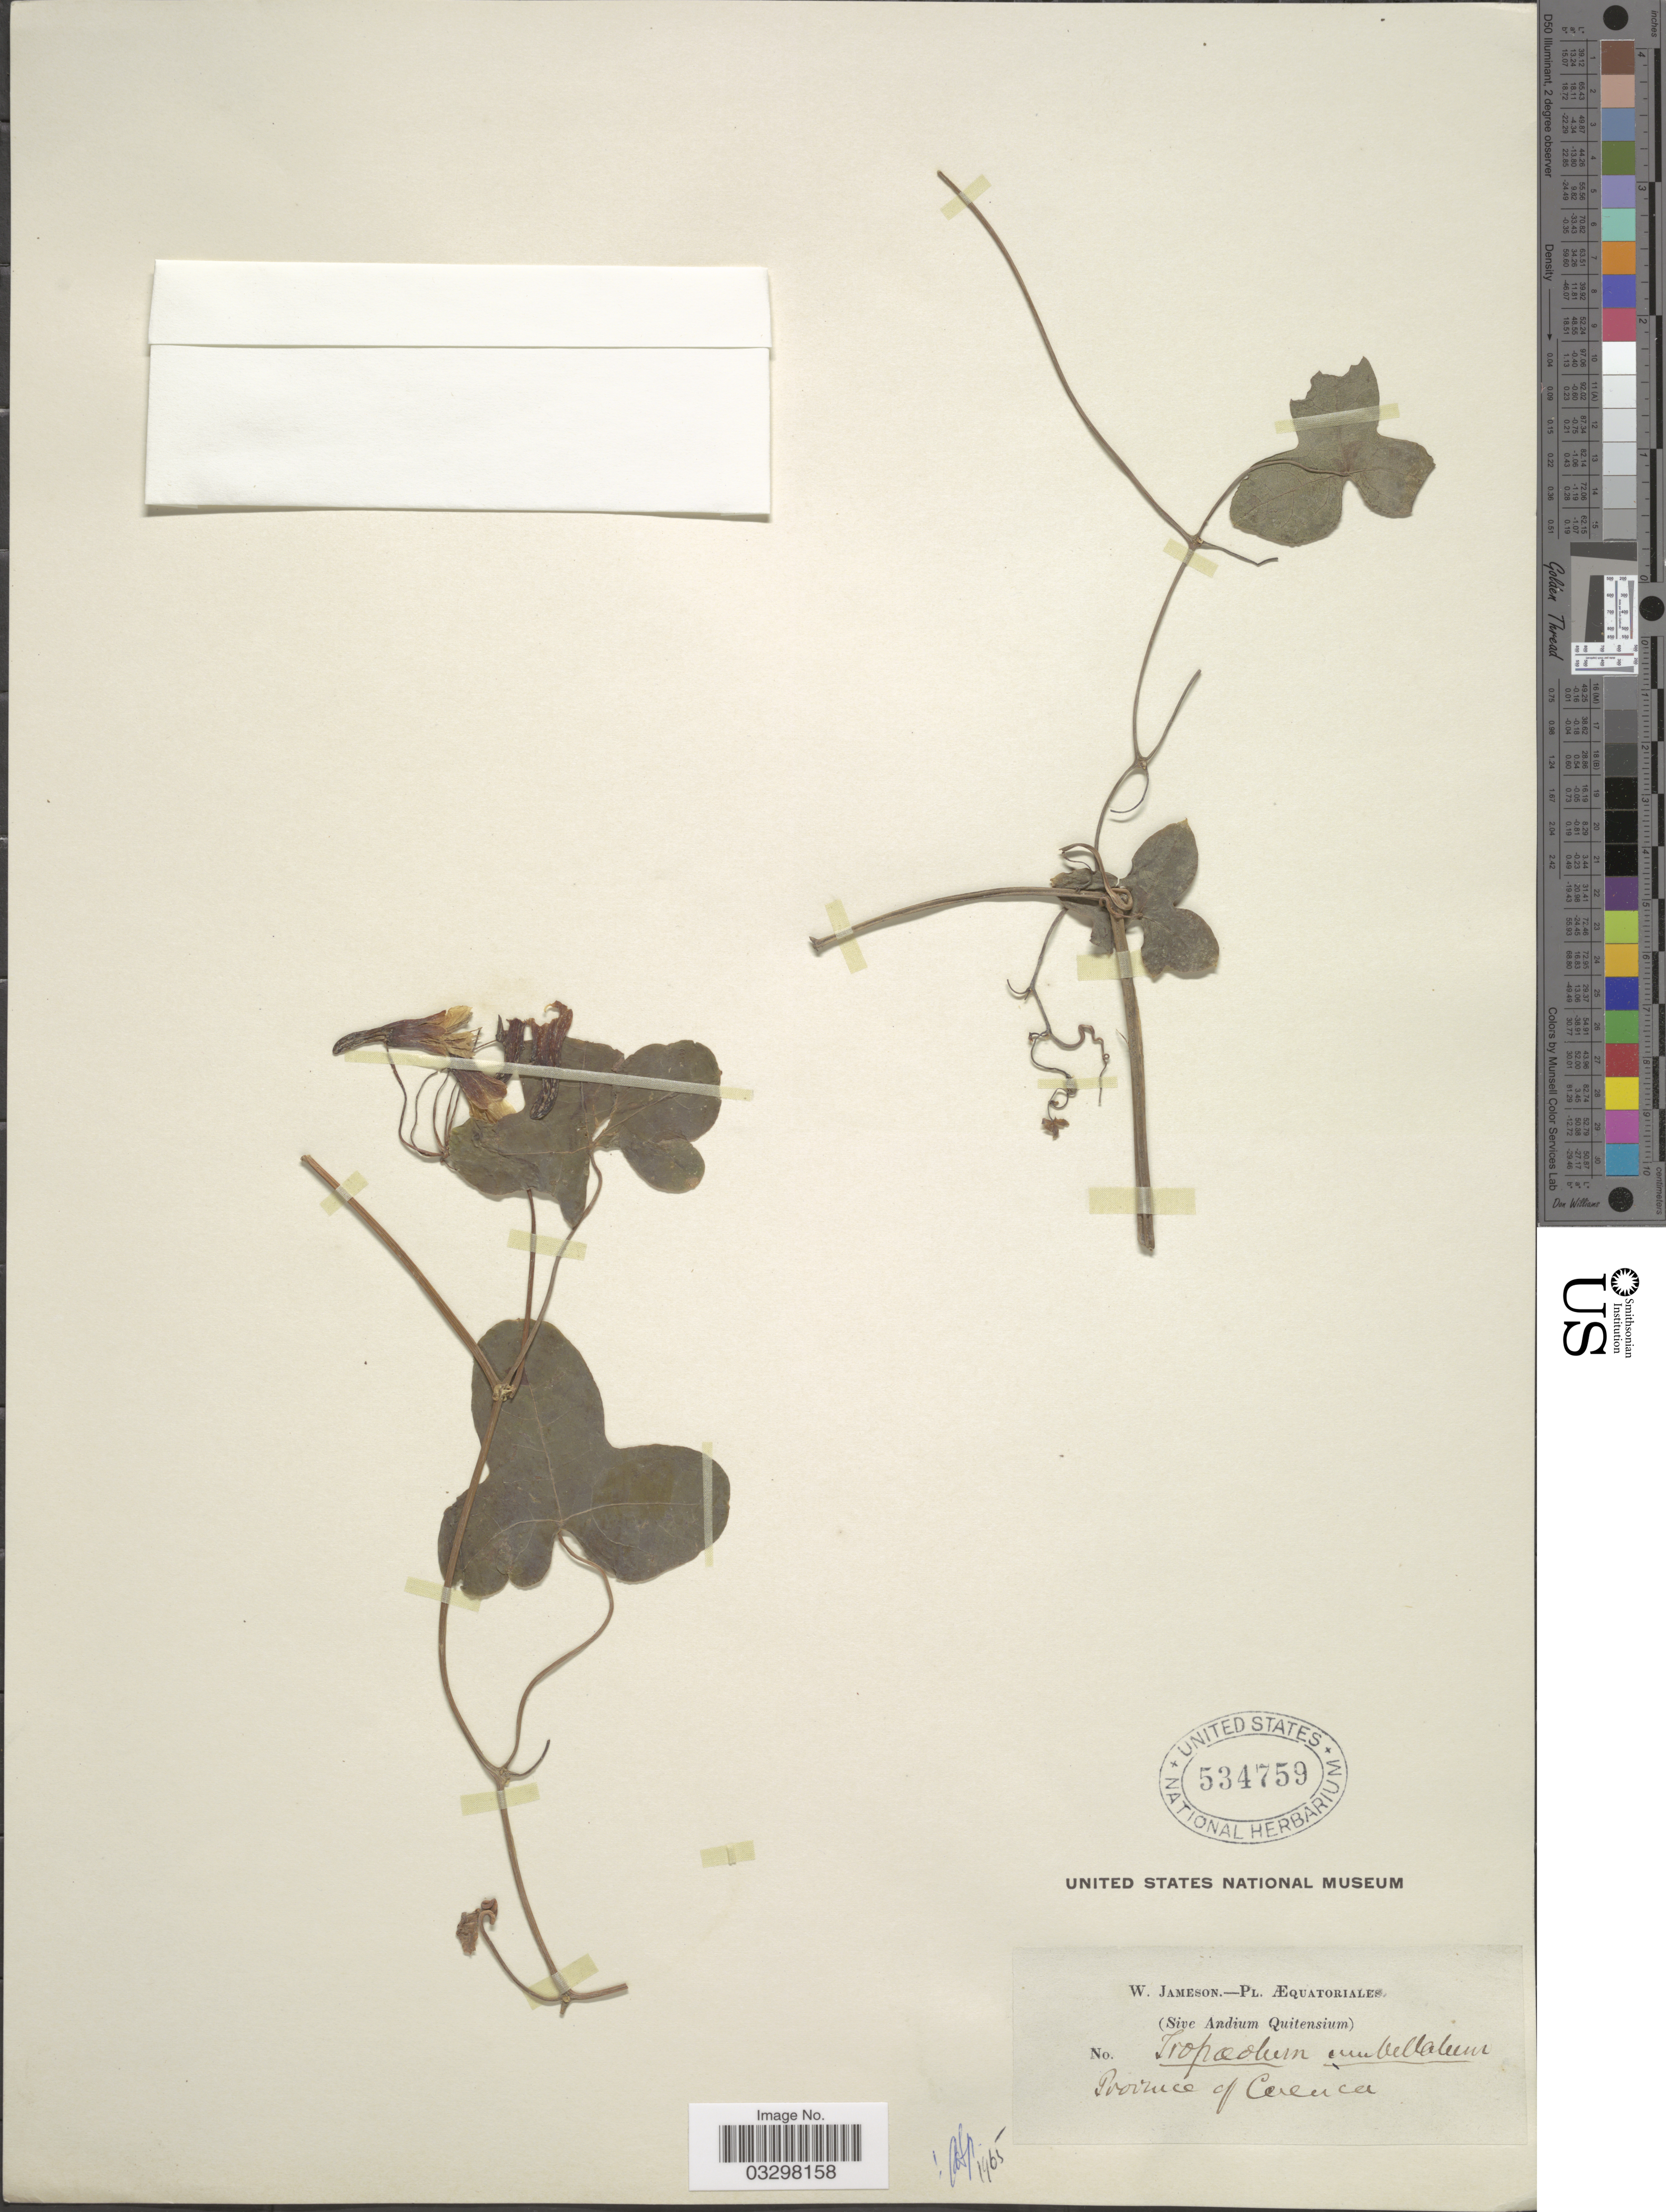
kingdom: Plantae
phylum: Tracheophyta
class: Magnoliopsida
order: Brassicales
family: Tropaeolaceae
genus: Tropaeolum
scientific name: Tropaeolum umbellatum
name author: Hook.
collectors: W. Jameson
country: Ecuador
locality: Province of Cuencá.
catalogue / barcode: US 534759